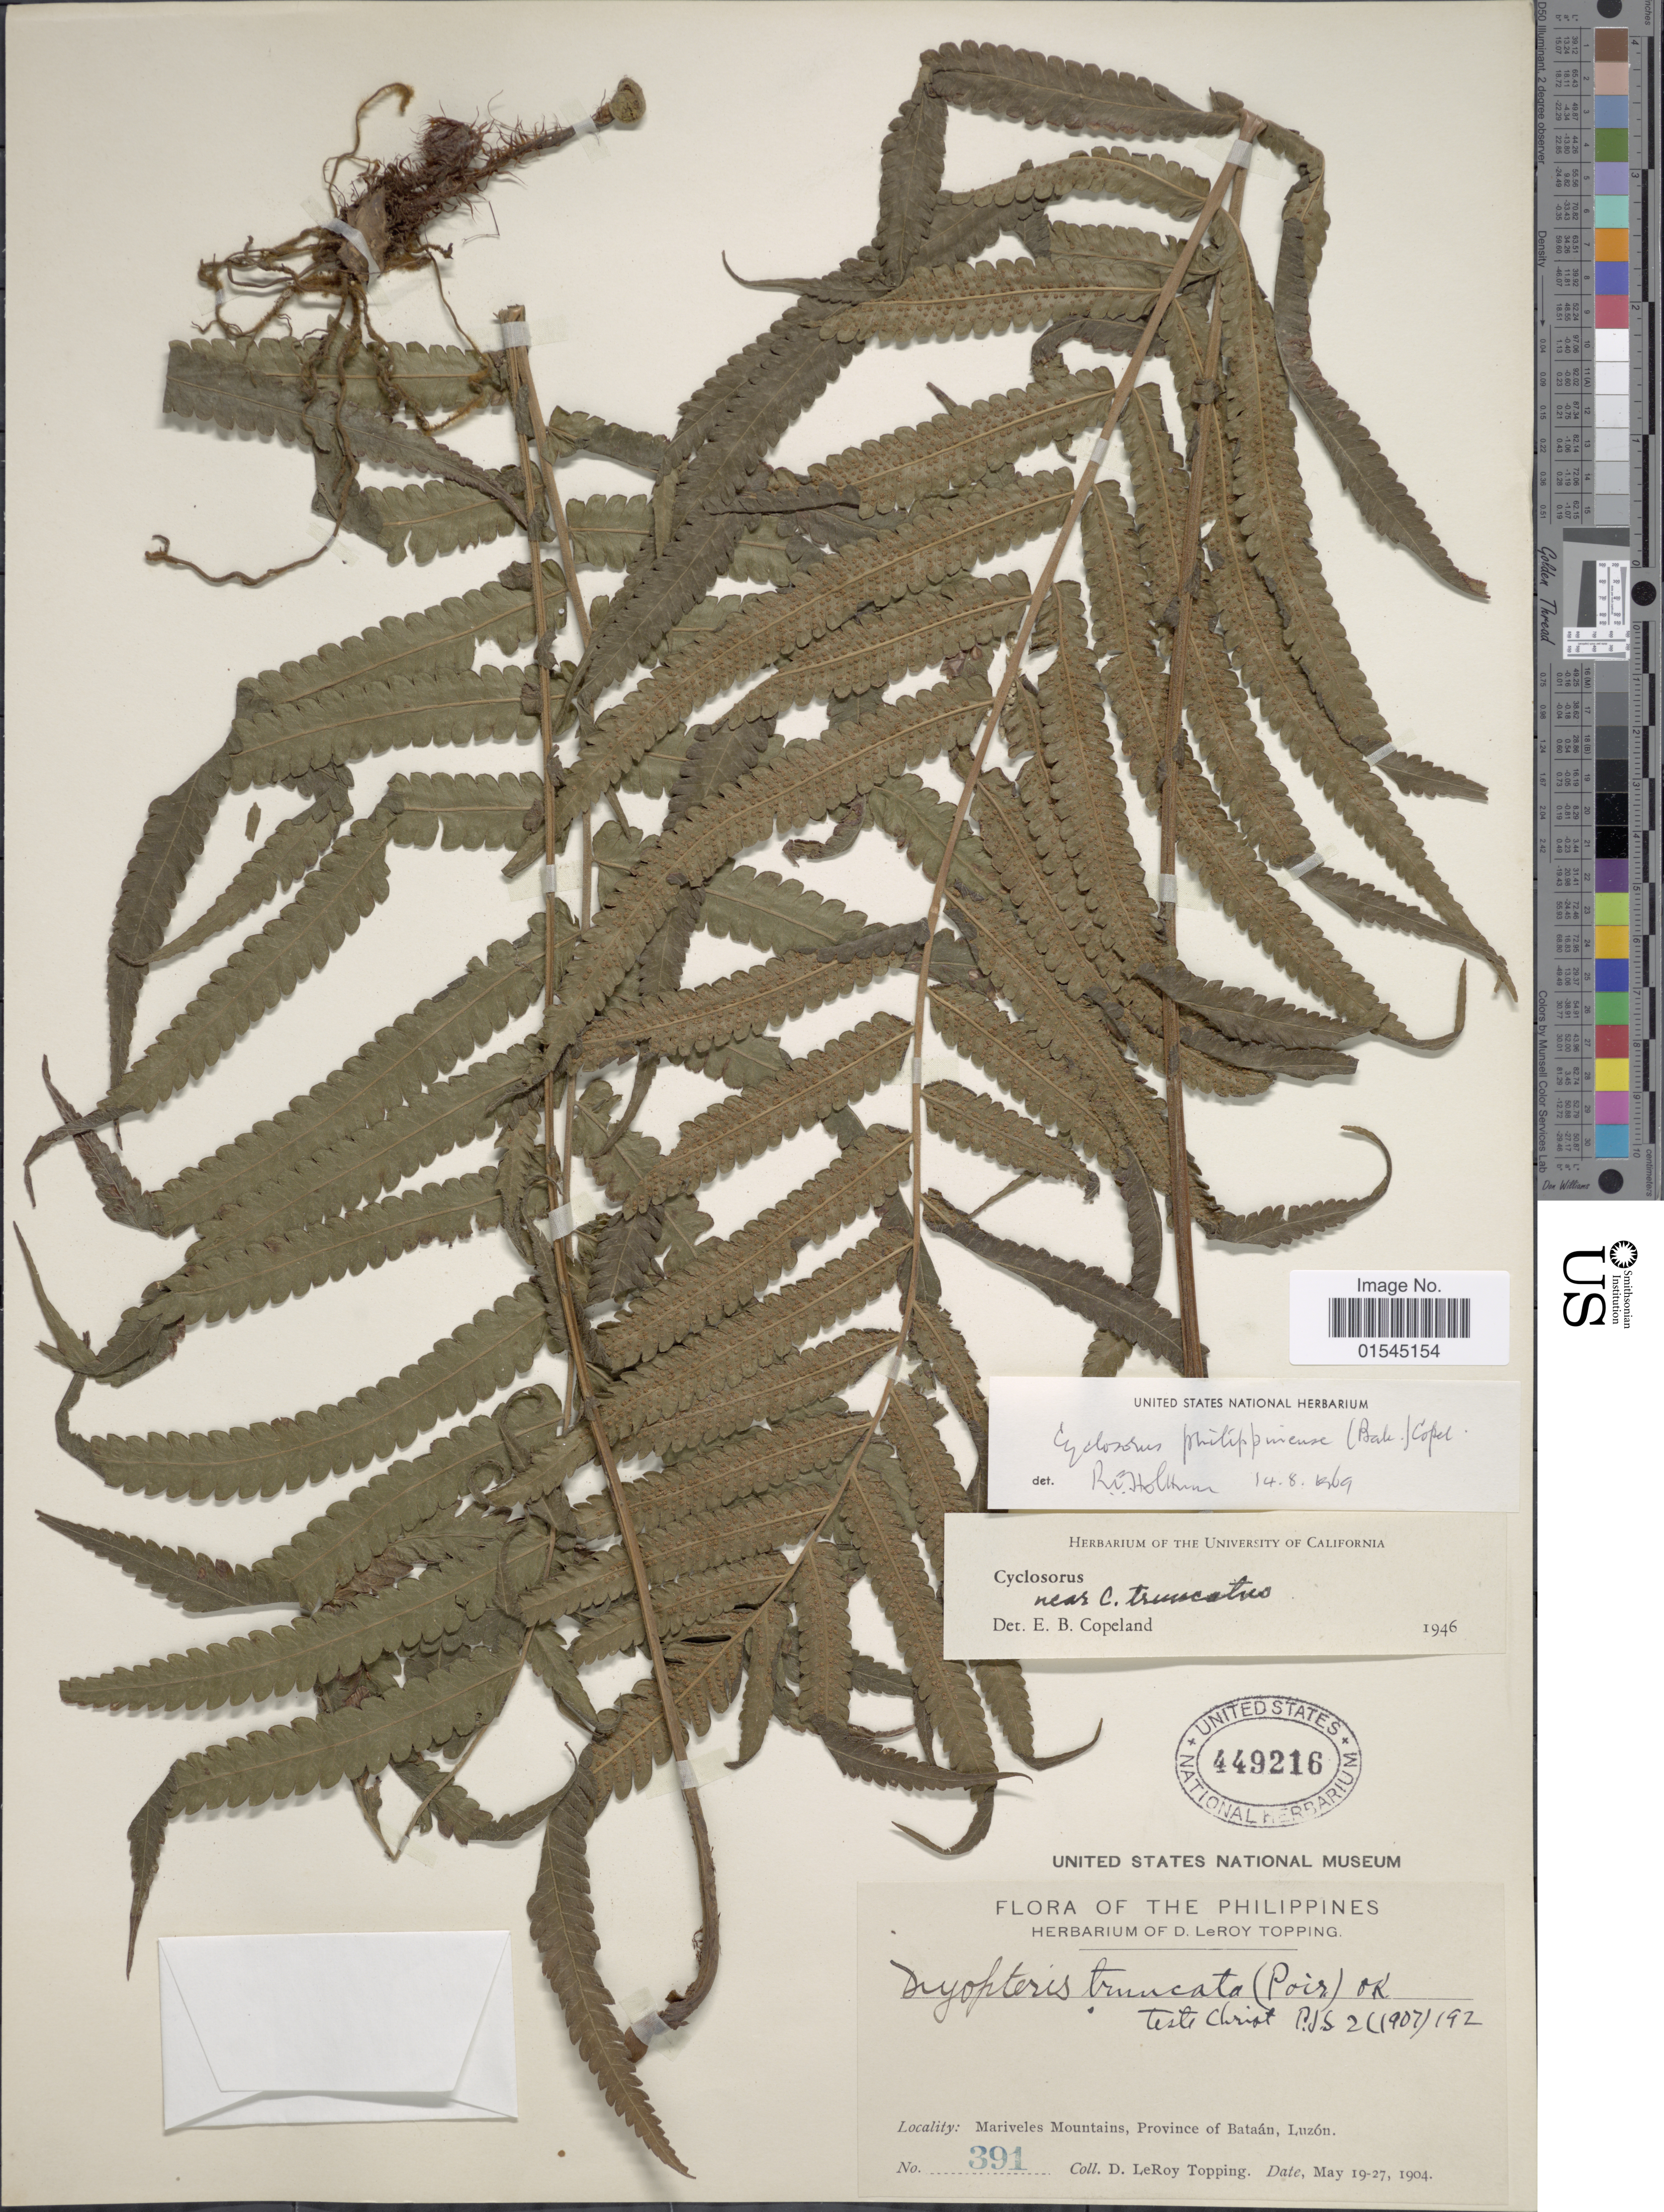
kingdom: Plantae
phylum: Tracheophyta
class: Polypodiopsida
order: Polypodiales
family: Thelypteridaceae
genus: Sphaerostephanos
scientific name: Sphaerostephanos productus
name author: (Kaulf.) Holttum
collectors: D. L. Topping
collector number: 391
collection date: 1904-05-19/1904-05-27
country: Philippines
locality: Mariveles Mountains, Province of Bataán, Luzón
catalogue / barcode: US 449216